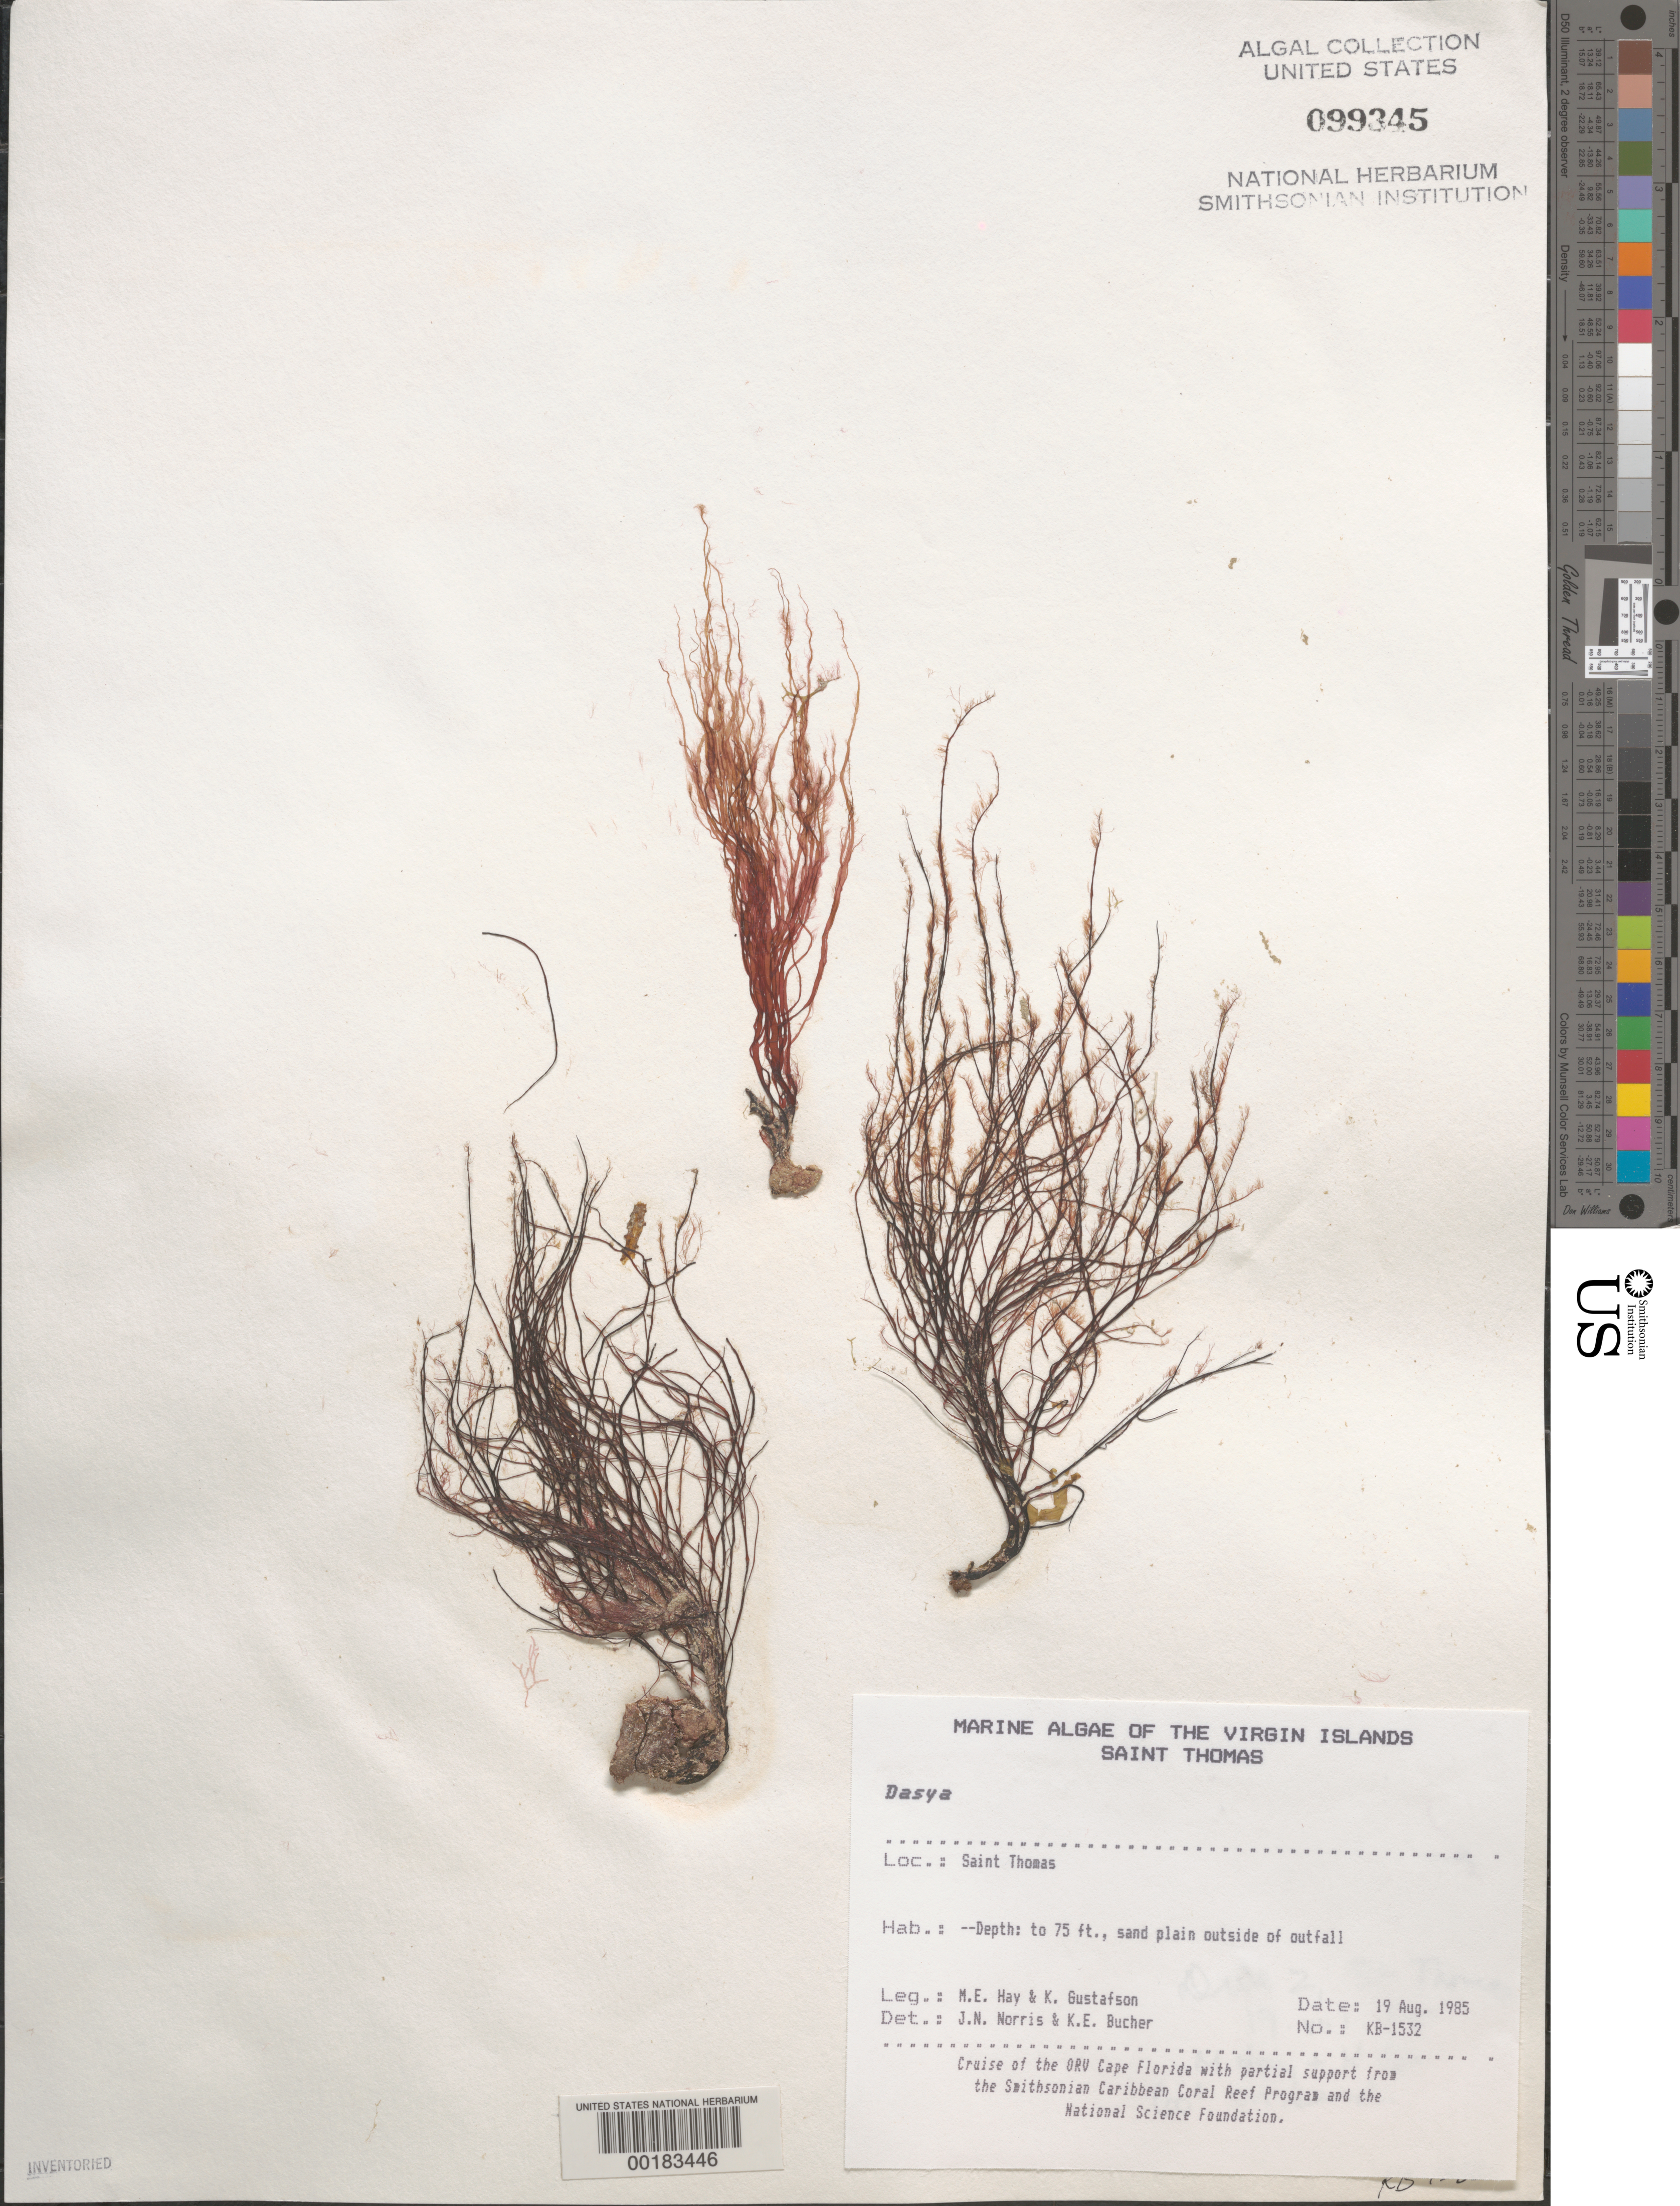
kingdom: Plantae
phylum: Rhodophyta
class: Florideophyceae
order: Ceramiales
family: Dasyaceae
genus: Dasya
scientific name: Dasya sp.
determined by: Norris, J. N.; Bucher, K. E.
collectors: M. E. Hay & K. Gustafson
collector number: KB-1532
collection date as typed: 19 Aug 1985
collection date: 1985-08-19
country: U.S. Virgin Islands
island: St. Thomas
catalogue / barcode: US 99345